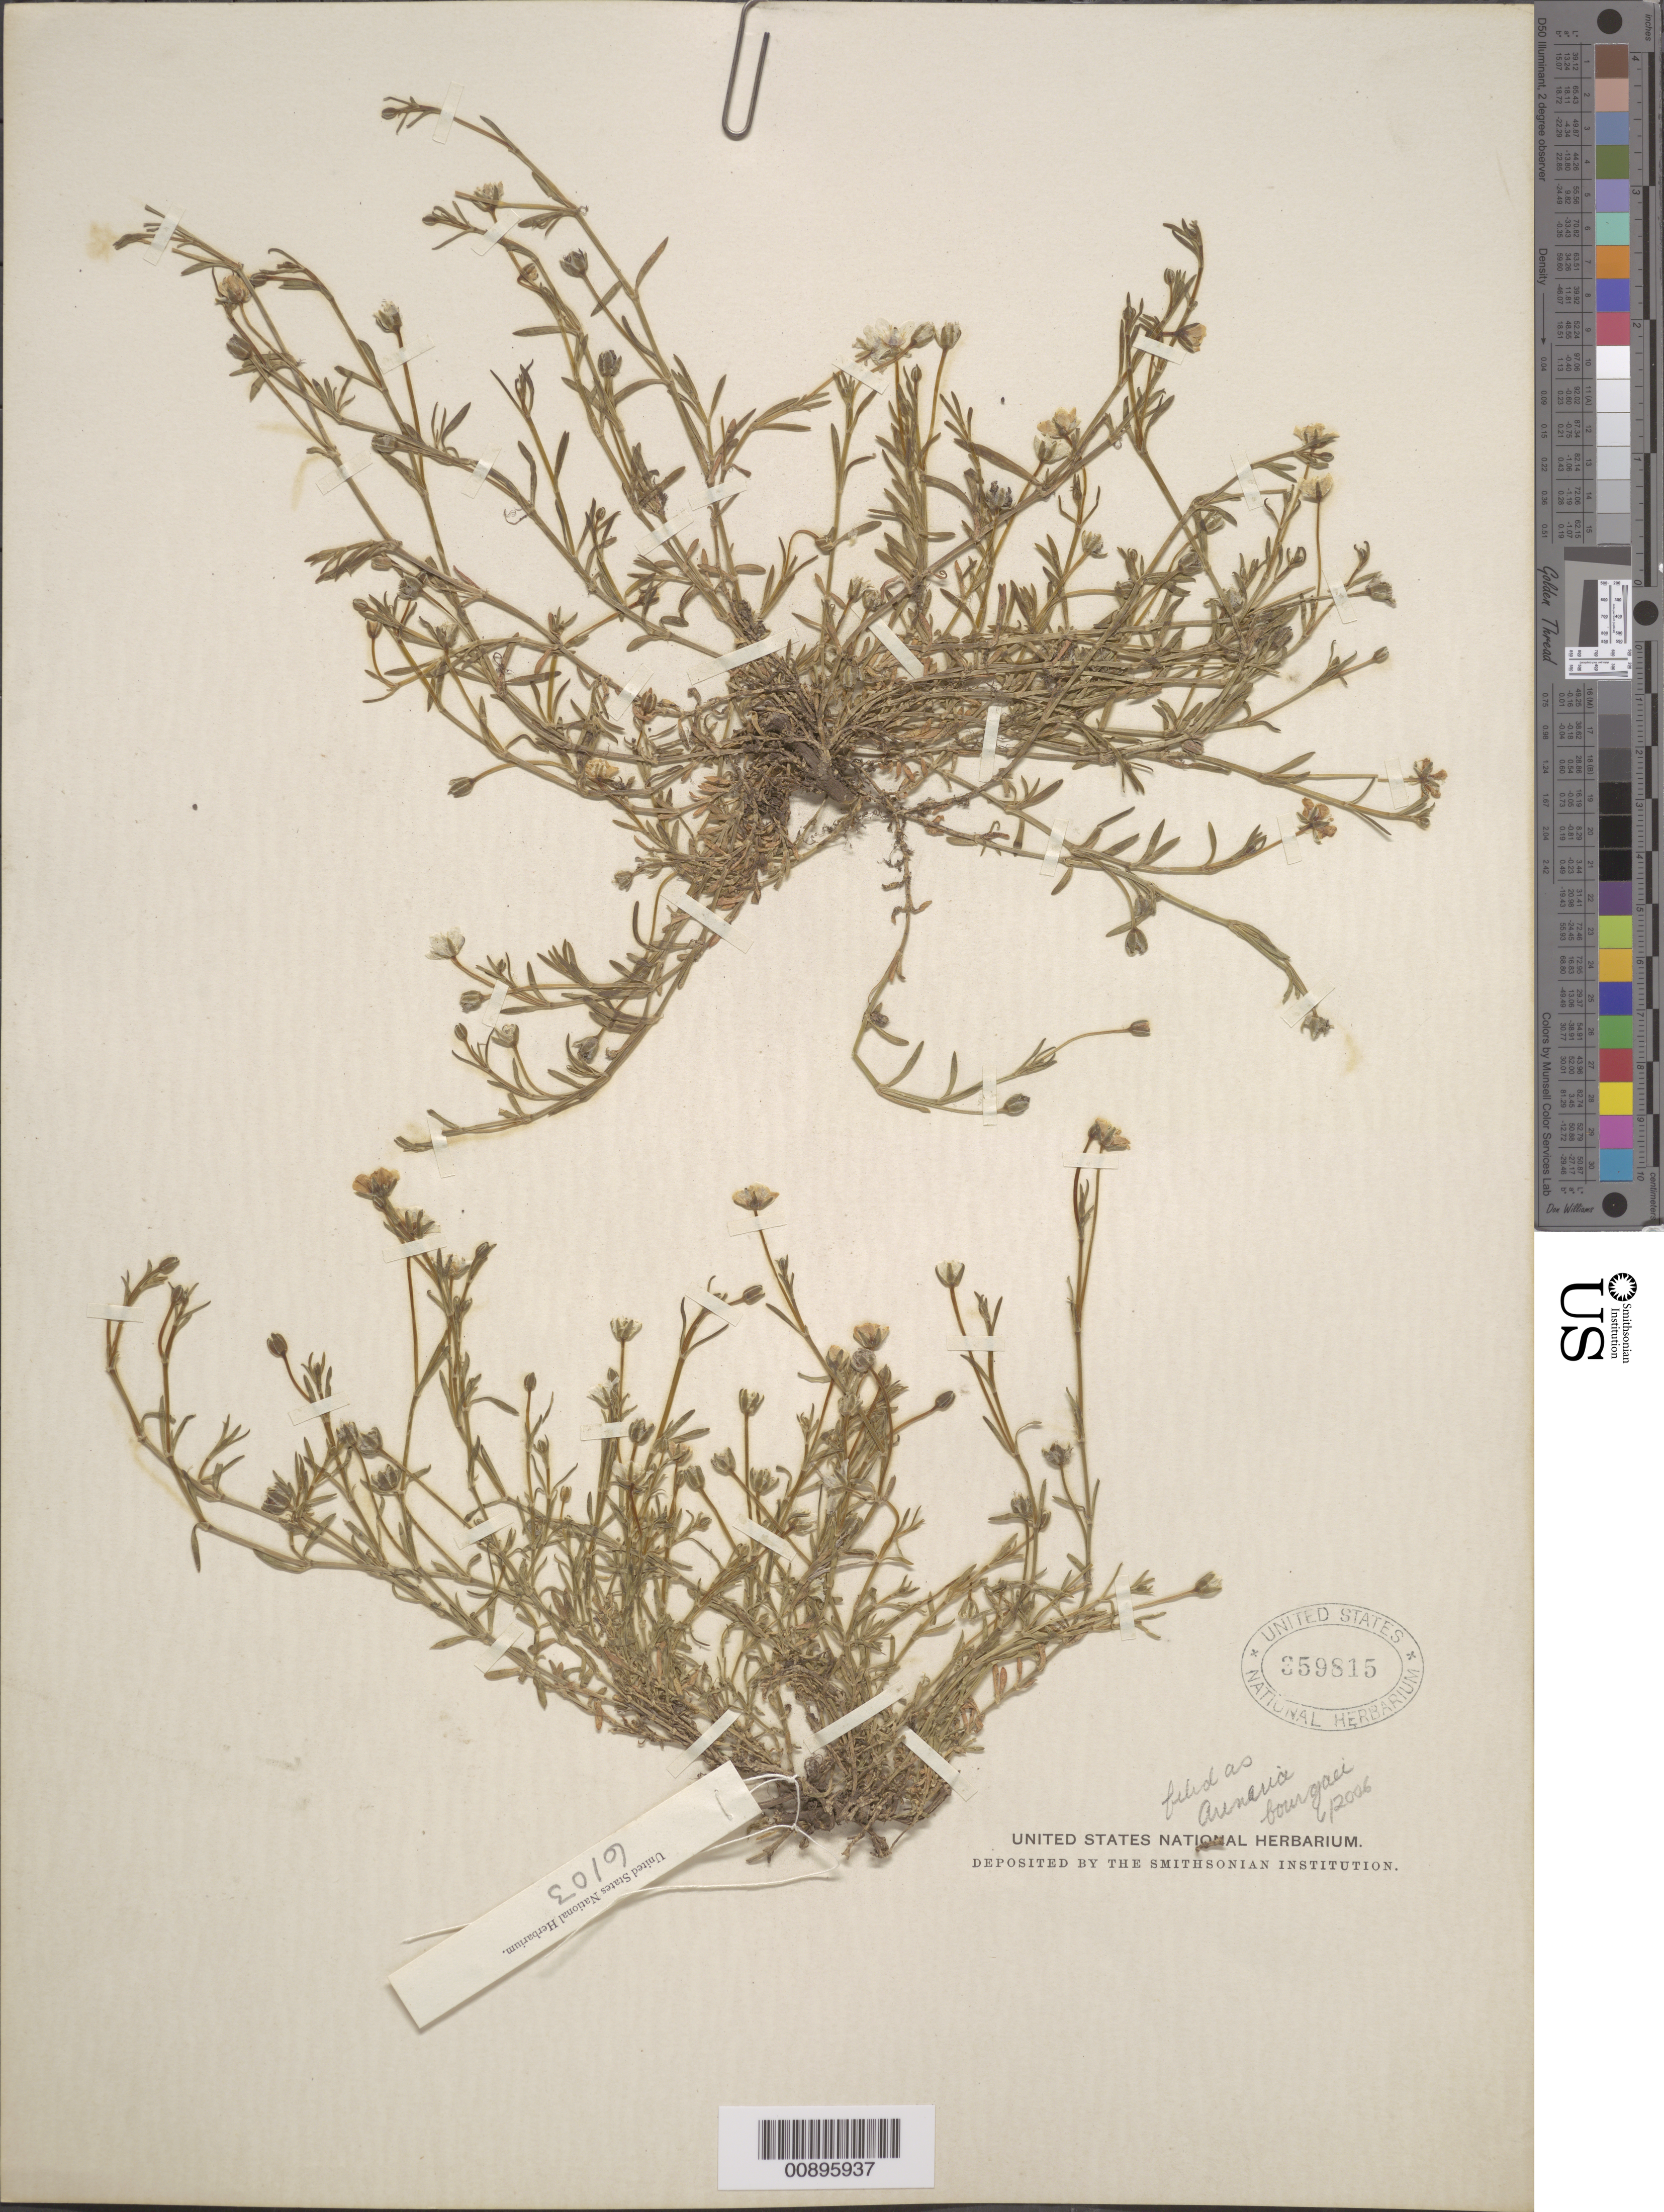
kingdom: Plantae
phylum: Tracheophyta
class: Magnoliopsida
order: Caryophyllales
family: Caryophyllaceae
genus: Arenaria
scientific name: Arenaria bourgaei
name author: Hemsl.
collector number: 6103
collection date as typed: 21 Jun 1899 to 29 Jul 1899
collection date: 1899-06-21/1899-07-29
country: Mexico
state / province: Chihuahua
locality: Sierra Madre Mts., Chihuahua.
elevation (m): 1951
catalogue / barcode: US 359815